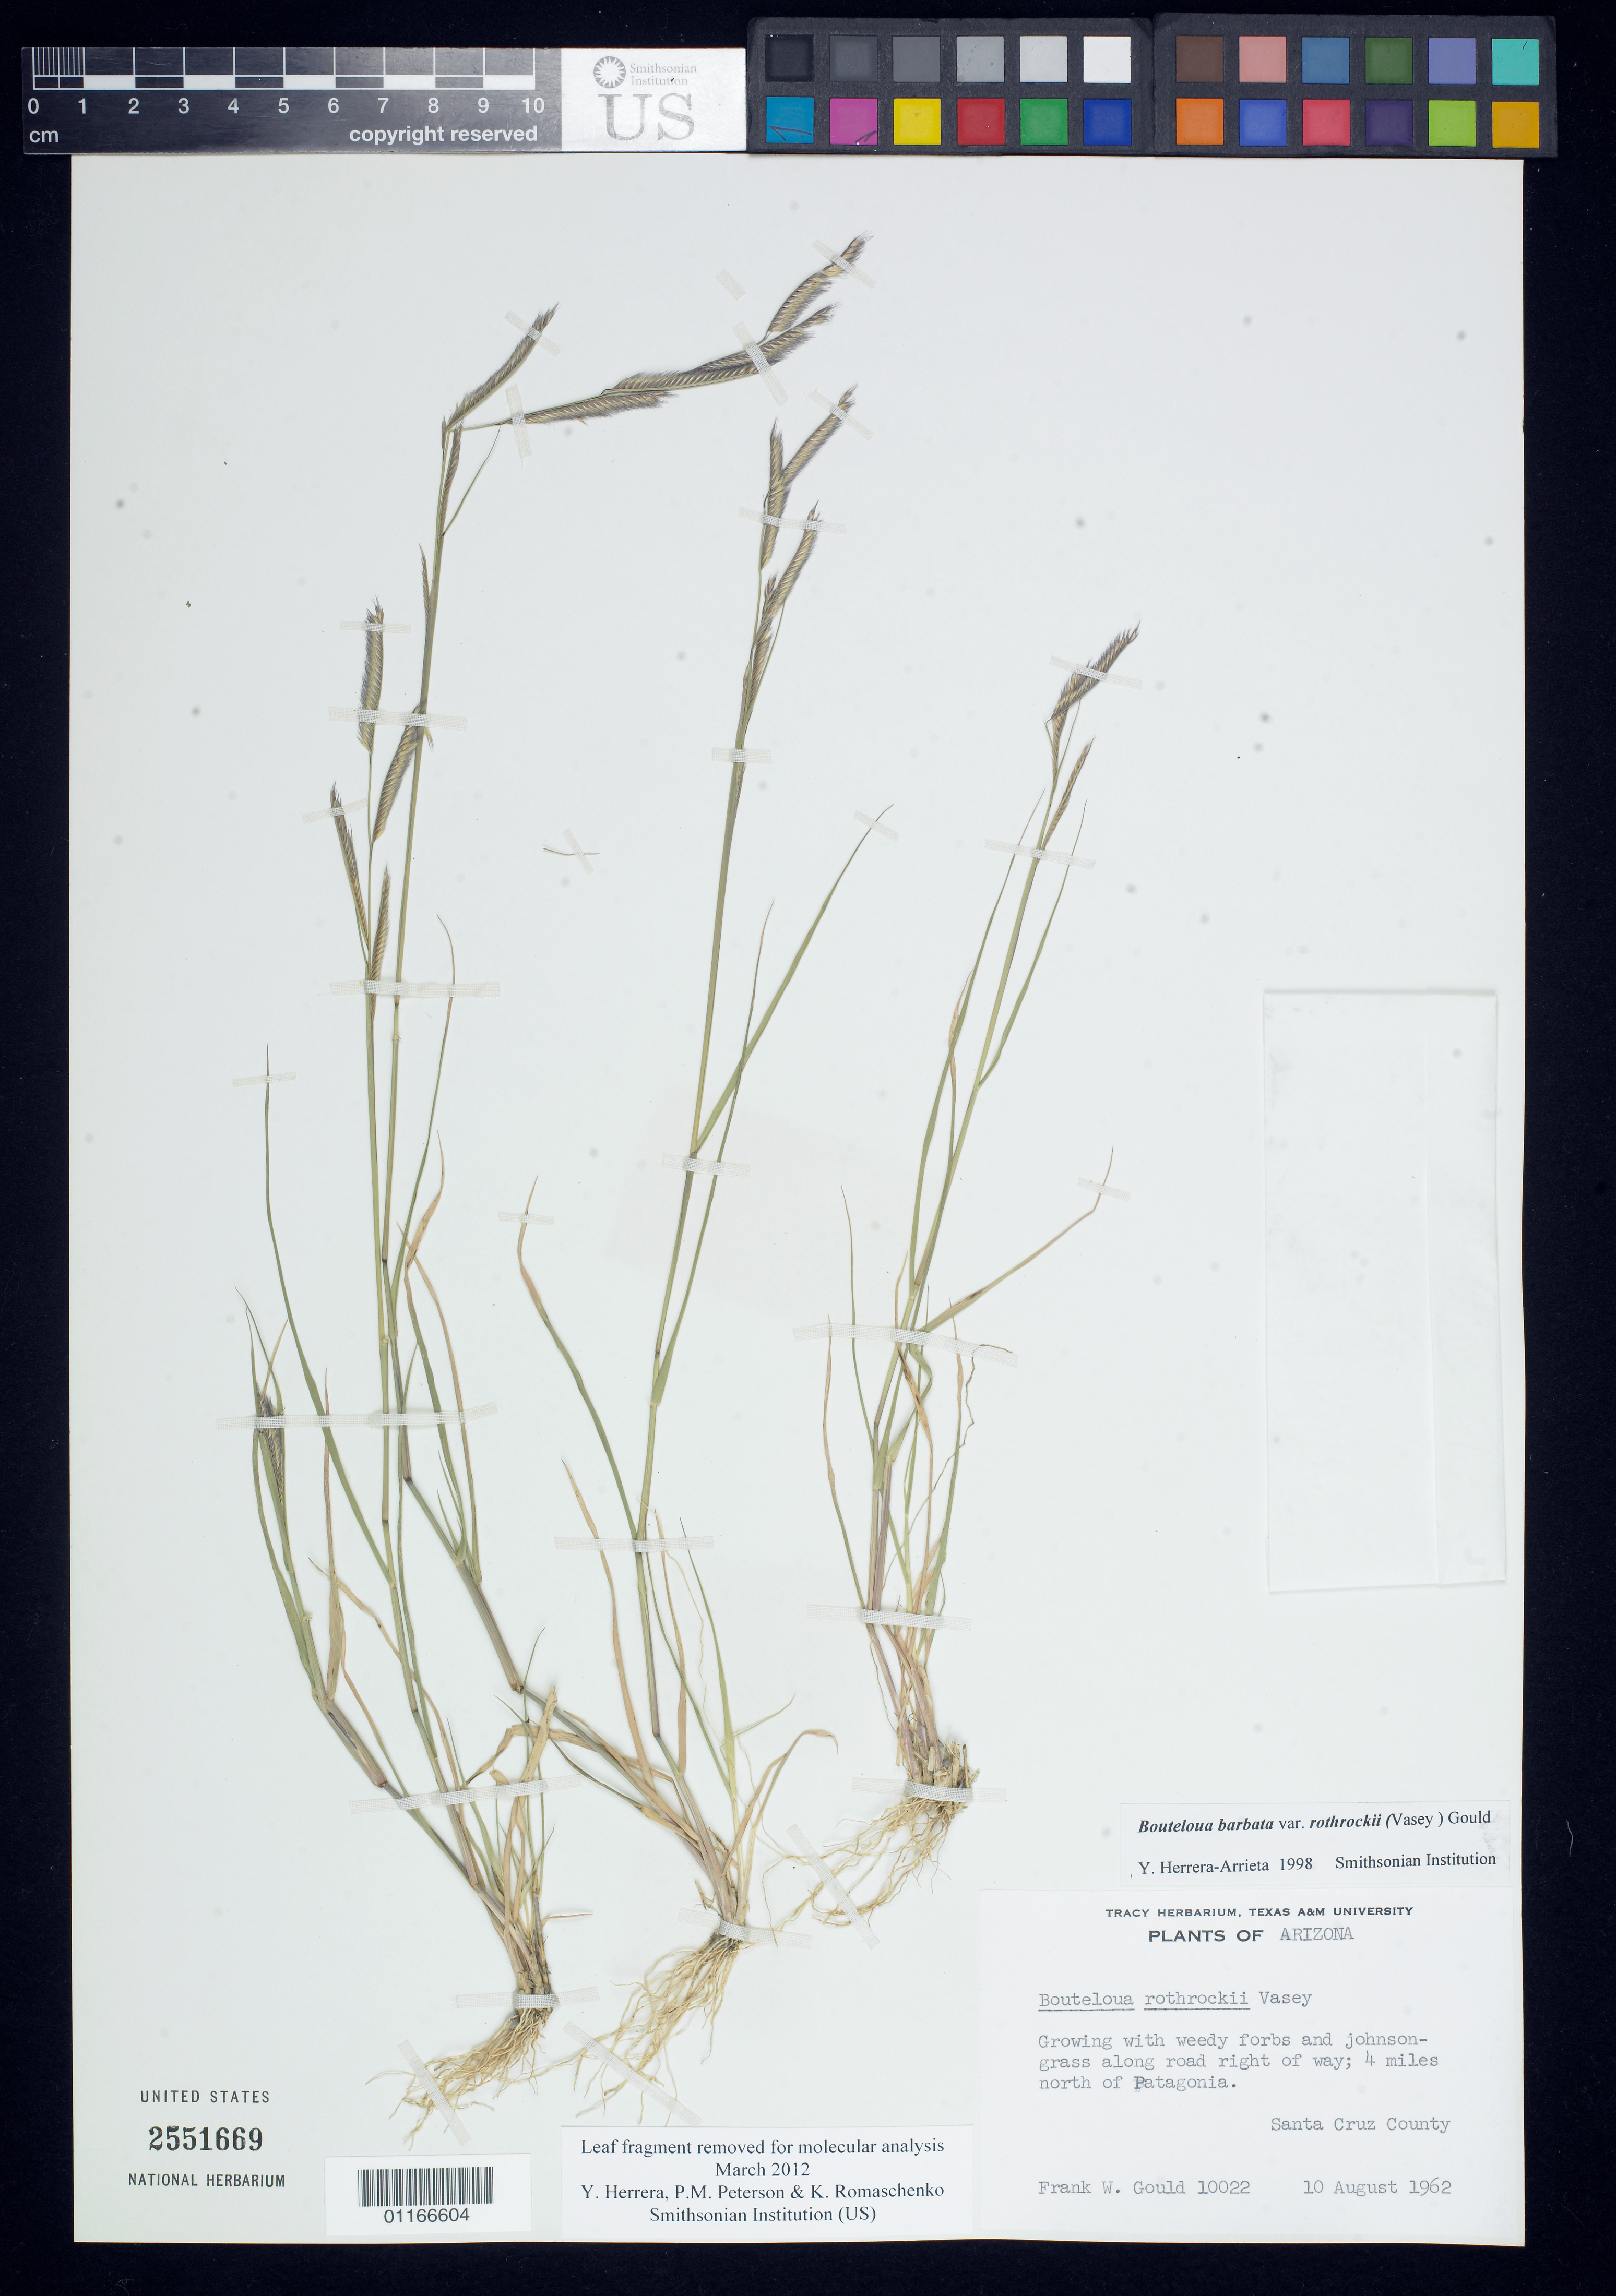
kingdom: Plantae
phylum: Tracheophyta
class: Liliopsida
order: Poales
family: Poaceae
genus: Bouteloua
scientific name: Bouteloua barbata var. rothrockii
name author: (Vasey) Gould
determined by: Herrera Arrieta, Y., (CIIDIR), Instituto Politecnico Nacional (MEXICO)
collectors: F. W. Gould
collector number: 10022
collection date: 1962-08-10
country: United States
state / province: Arizona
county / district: Santa Cruz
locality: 4 miles north of Patagonia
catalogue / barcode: US 2551669